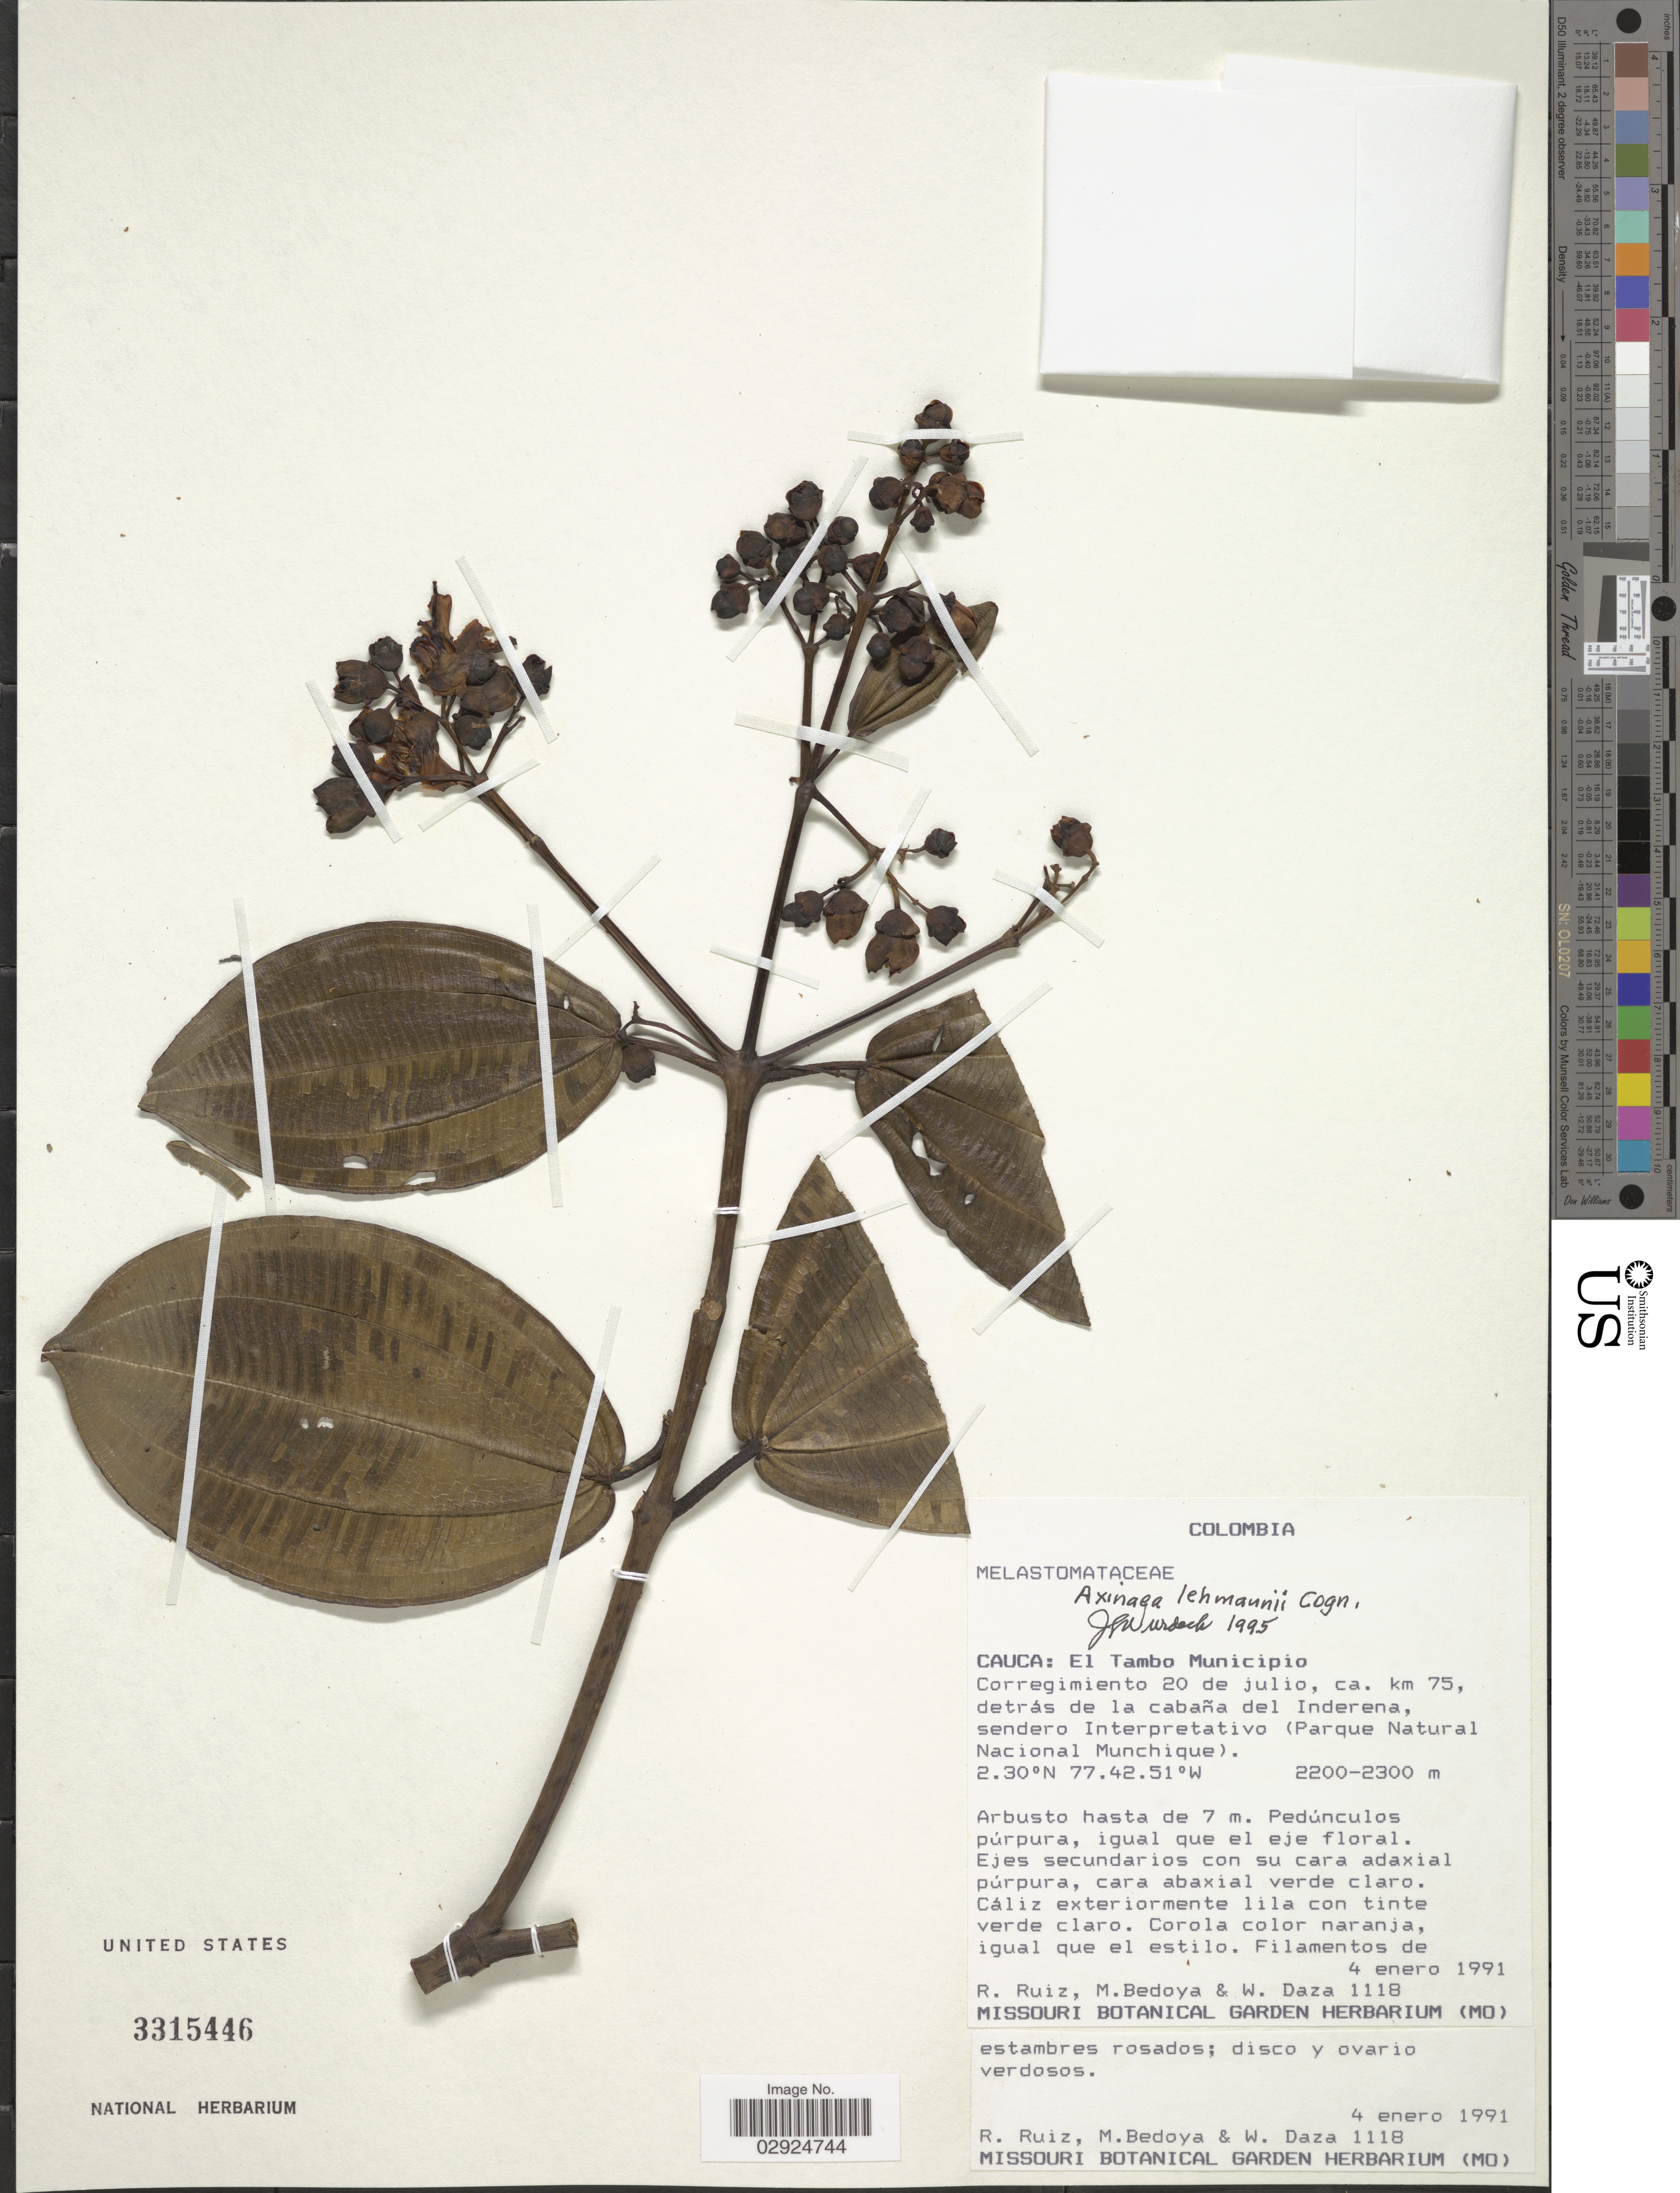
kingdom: Plantae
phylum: Tracheophyta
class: Magnoliopsida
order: Myrtales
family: Melastomataceae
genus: Axinaea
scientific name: Axinaea lehmannii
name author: Cogn.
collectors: R. Ruiz, M. Bedoya & W. Daza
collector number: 1118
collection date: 1991-01-04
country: Colombia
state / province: Cauca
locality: Cauca: El Tambo Municipio. Corregimiento 20 de julio, ca. km 75, detrás de la cabaña del Inderena, sendero Interpretativo (Parque Natural Nacional Munchique).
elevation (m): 2200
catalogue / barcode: US 3315446